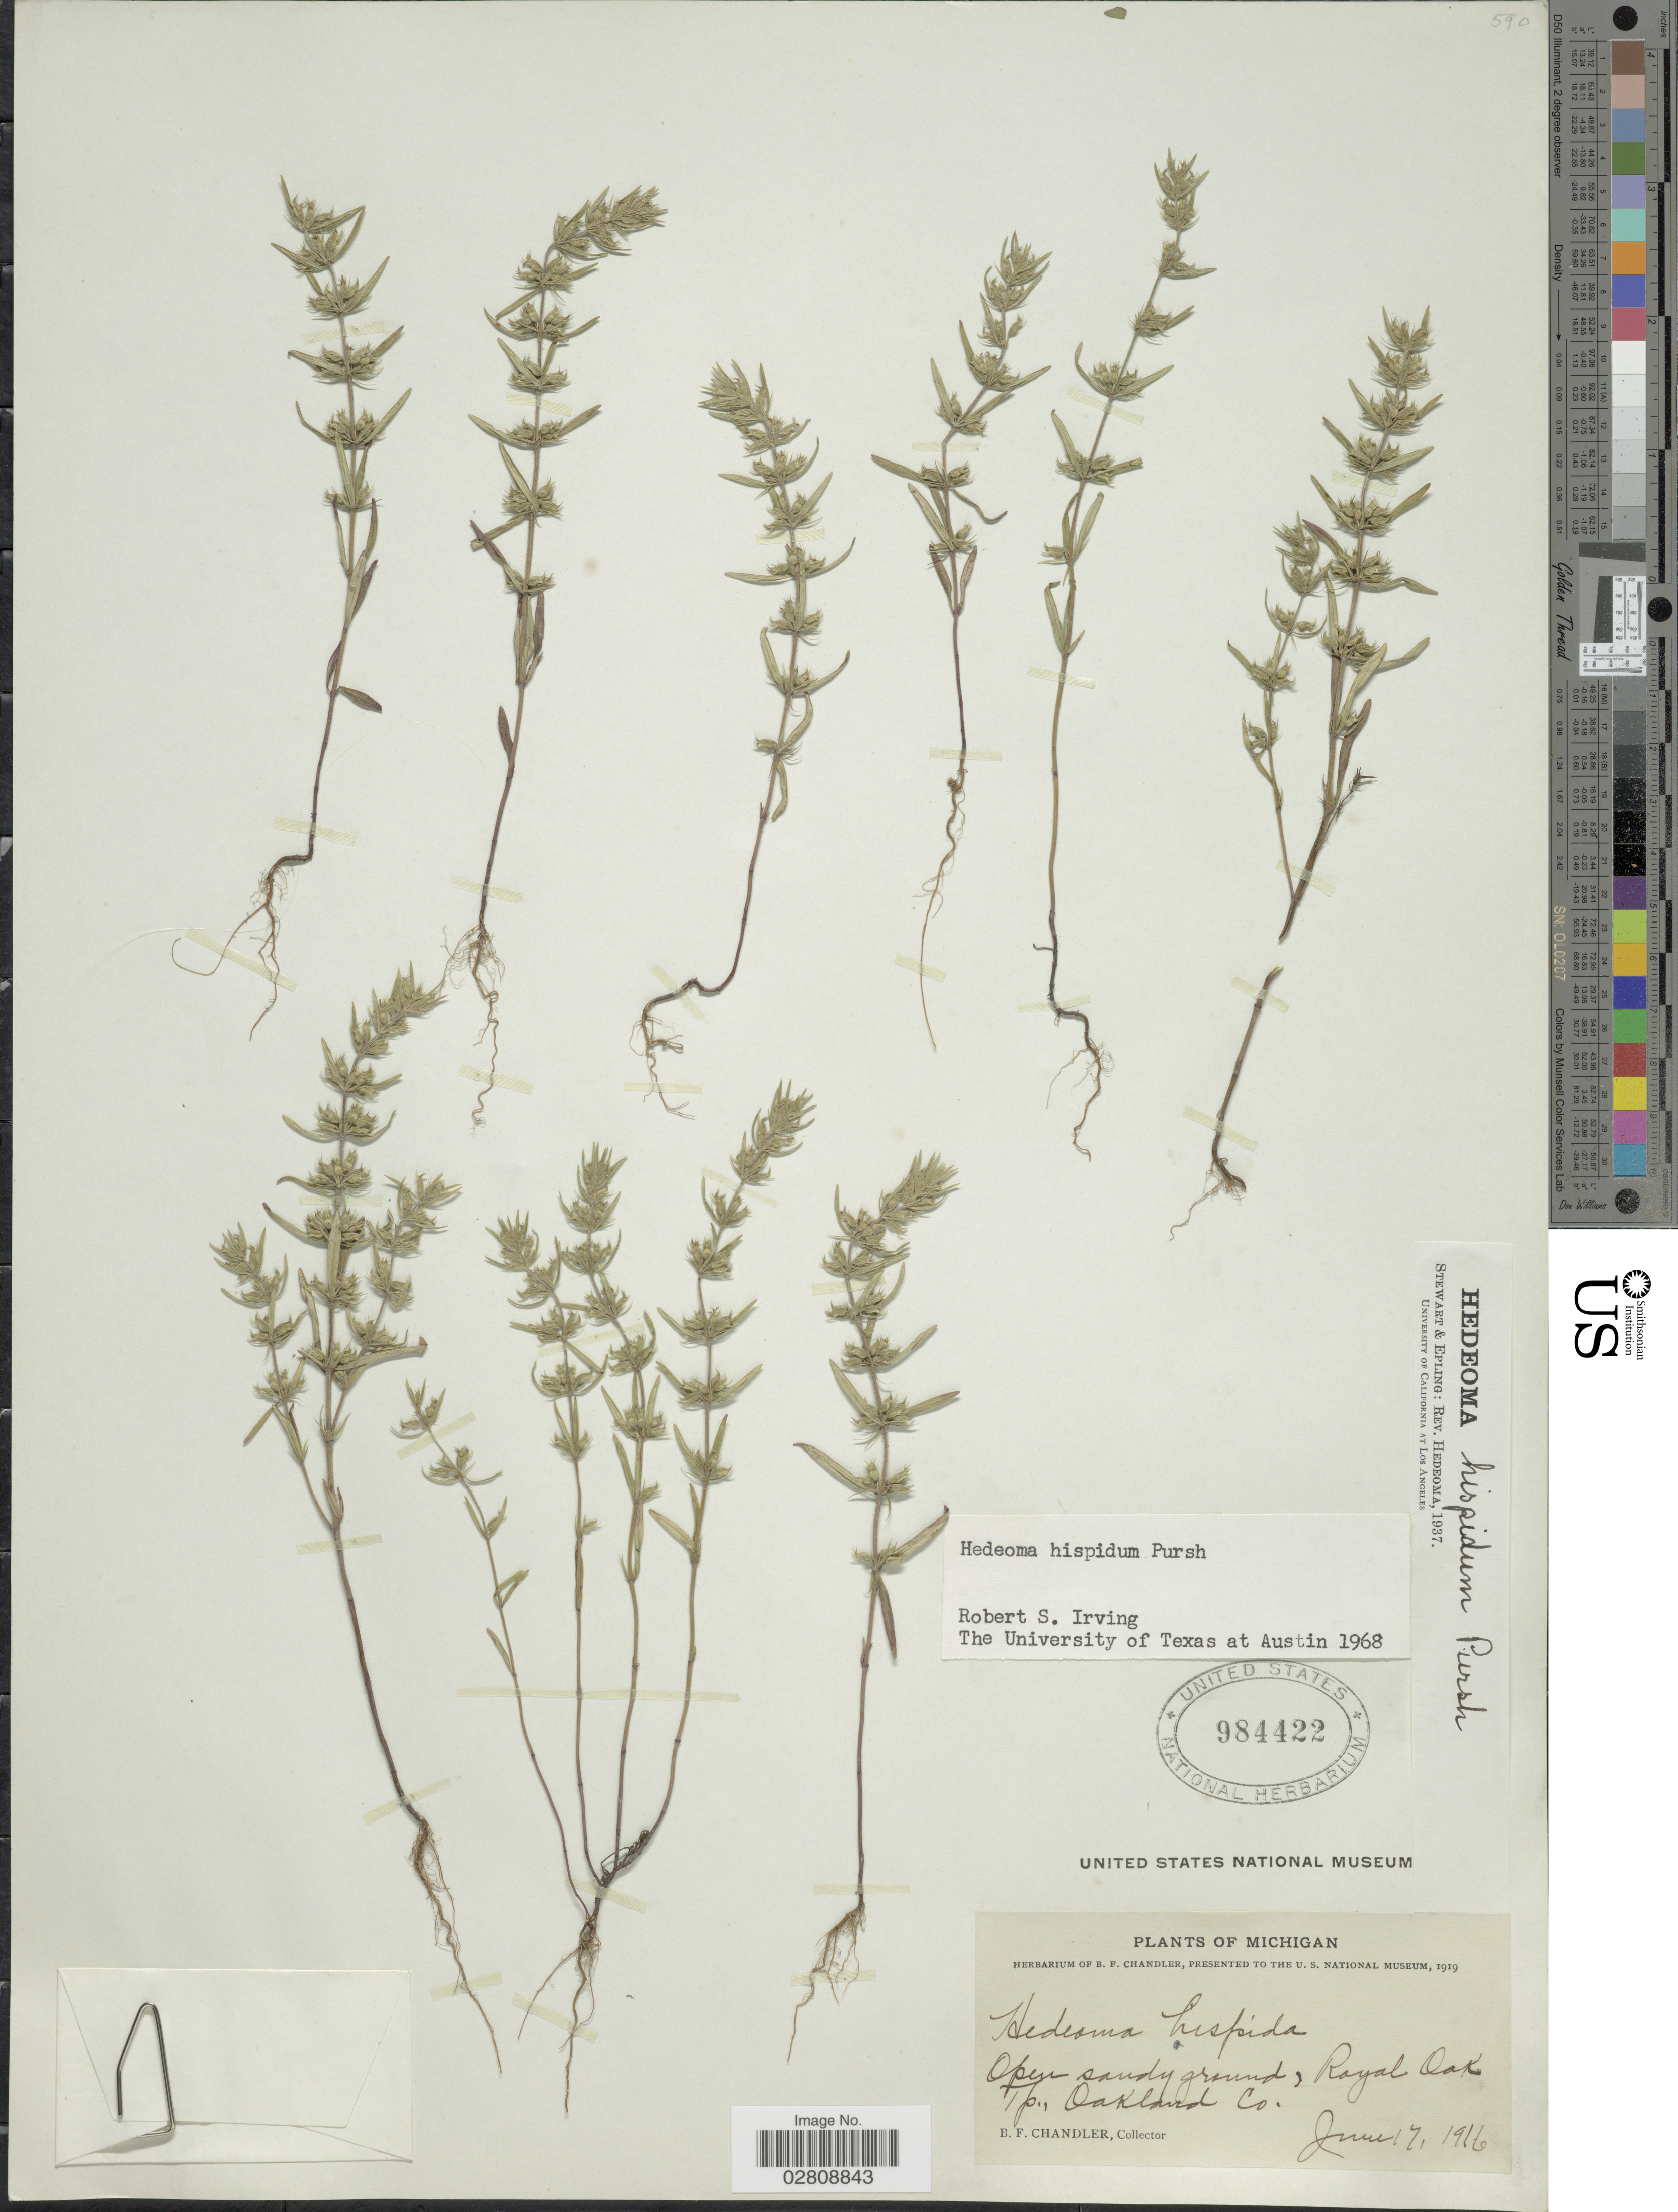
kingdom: Plantae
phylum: Tracheophyta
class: Magnoliopsida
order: Lamiales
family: Lamiaceae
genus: Hedeoma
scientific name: Hedeoma hispida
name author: Pursh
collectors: B. F. Chandler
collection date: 1916-06-17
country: United States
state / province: Michigan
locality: Open sandy ground, Royal Oak Tp., Oakland Co.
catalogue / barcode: US 984422